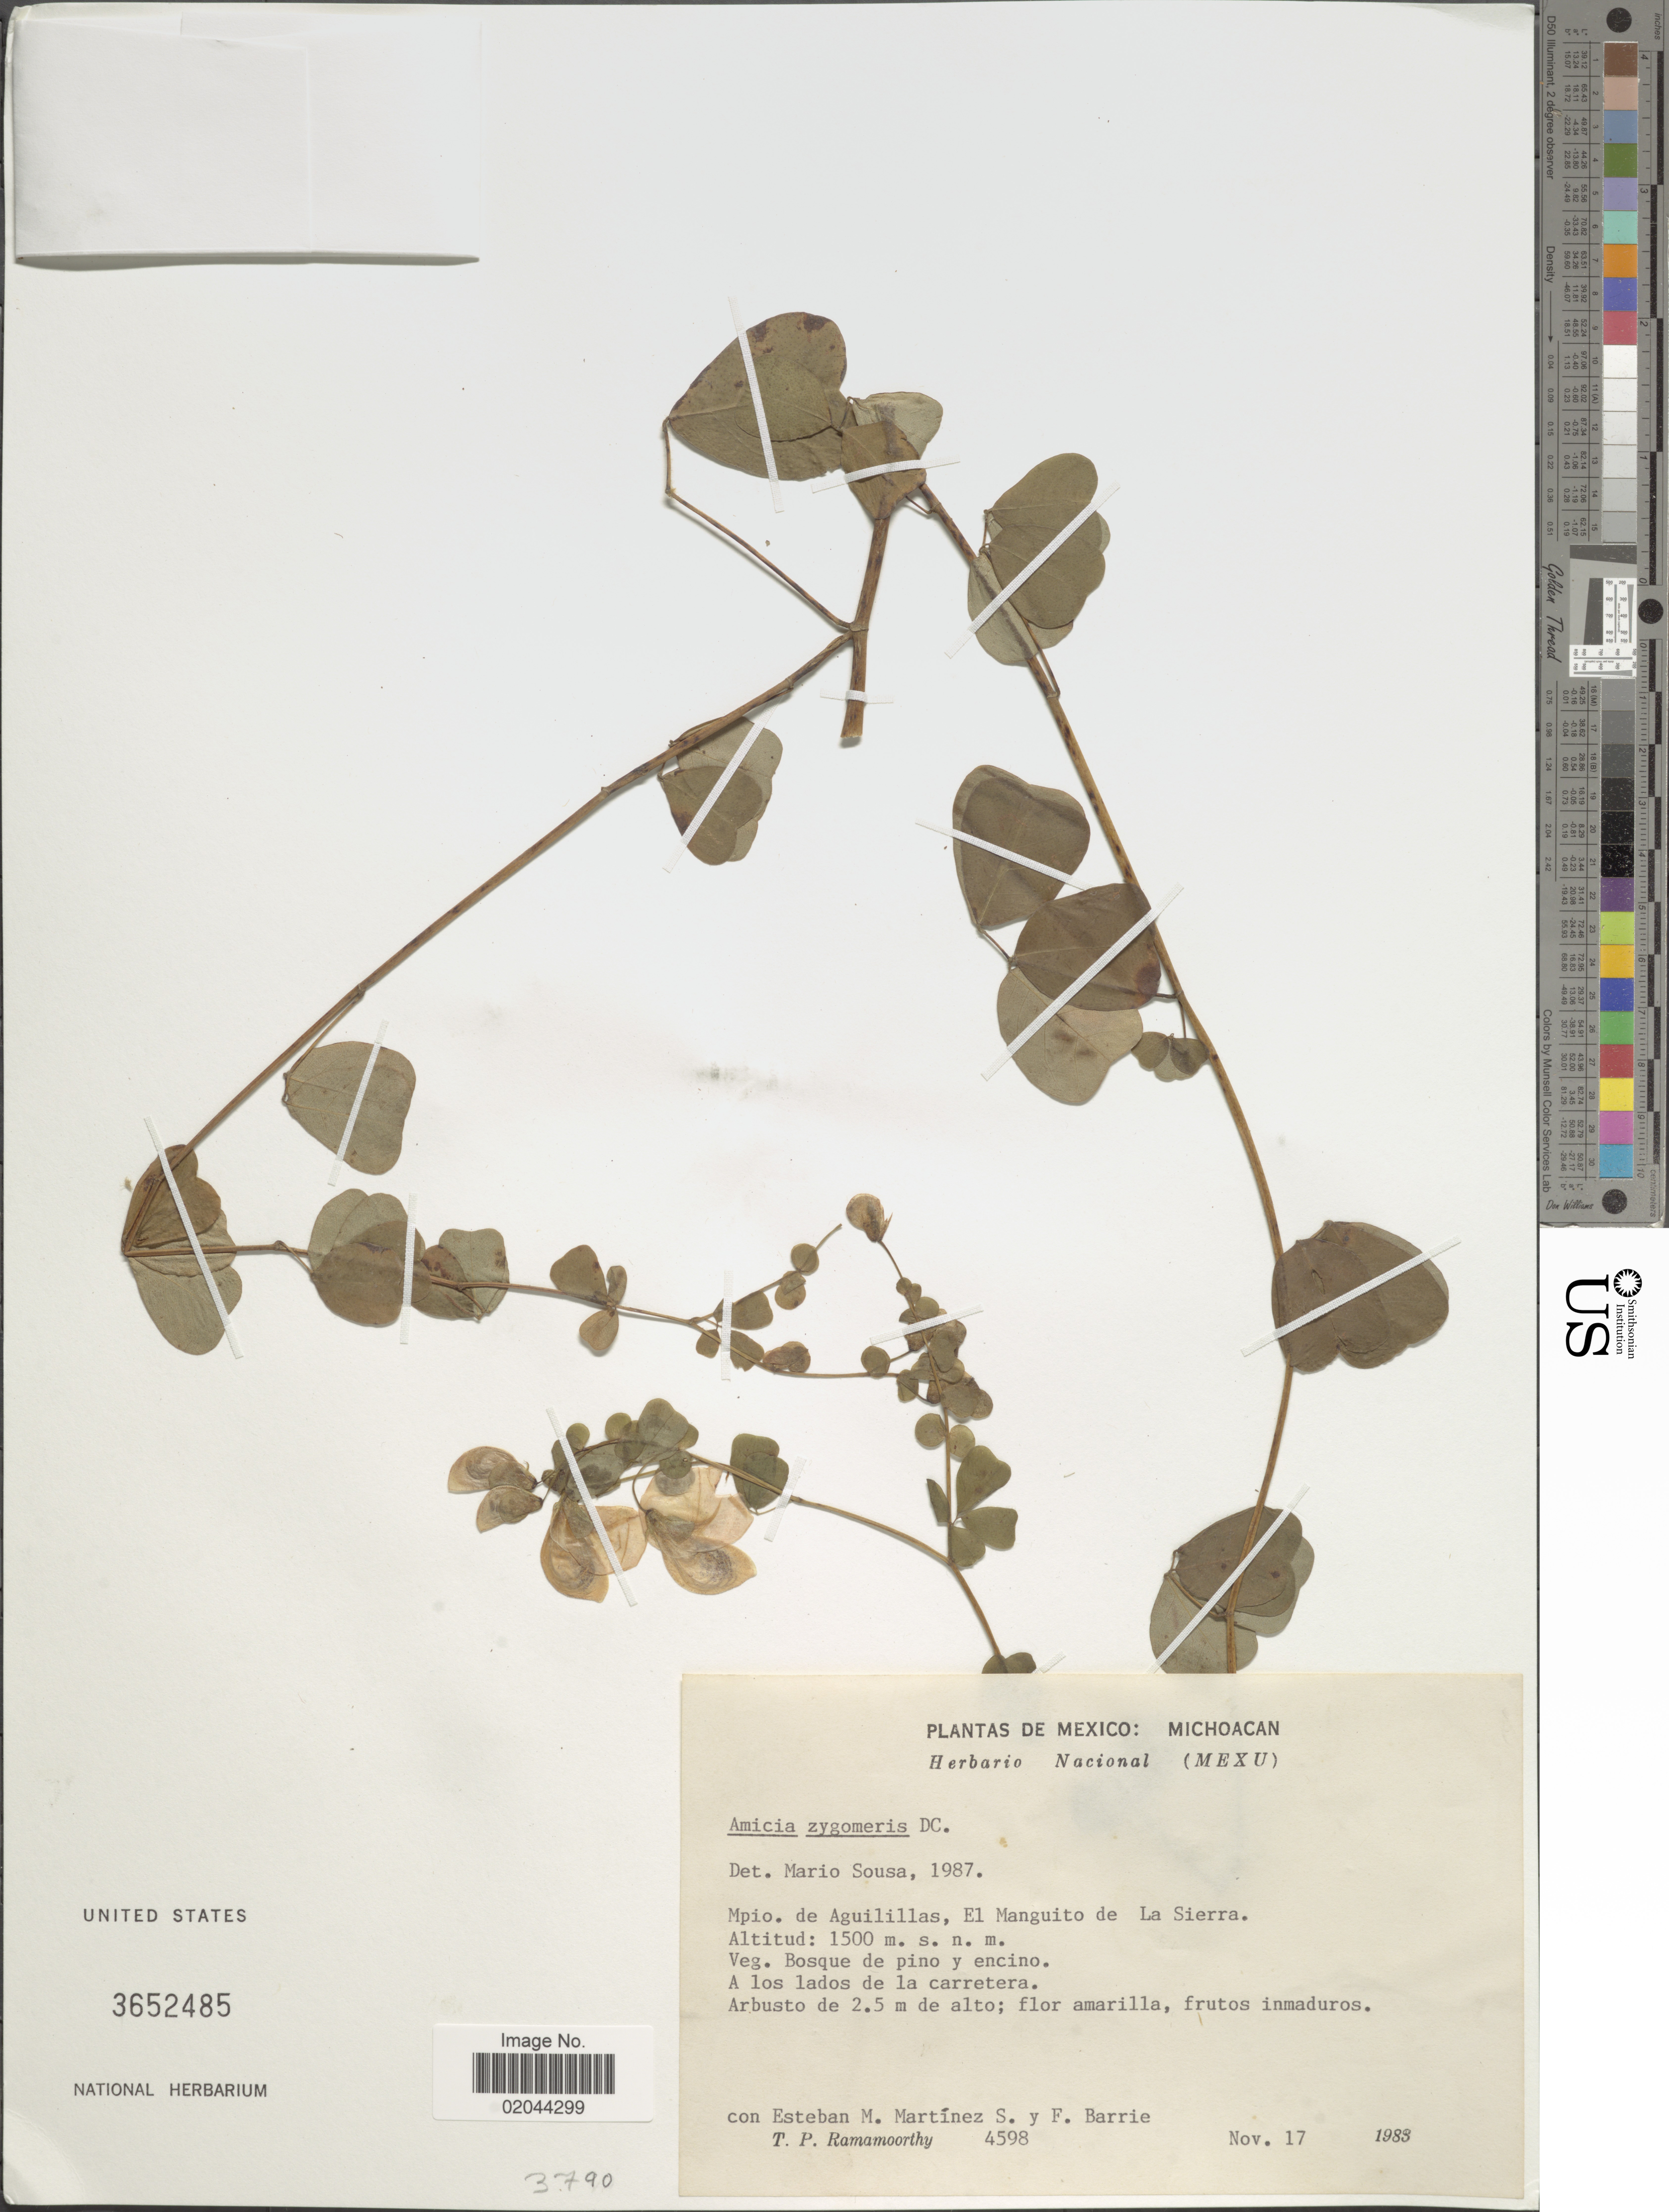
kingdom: Plantae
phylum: Tracheophyta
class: Magnoliopsida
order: Fabales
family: Fabaceae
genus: Amicia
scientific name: Amicia zygomeris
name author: DC.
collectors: T. P. Ramamoorthy, E. Martínez & F. R. Barrie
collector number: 4598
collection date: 1983-11-17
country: Mexico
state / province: Michoacán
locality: Mpio d Aguilillas, El Manguito de La Sierra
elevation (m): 1500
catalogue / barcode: US 3652485